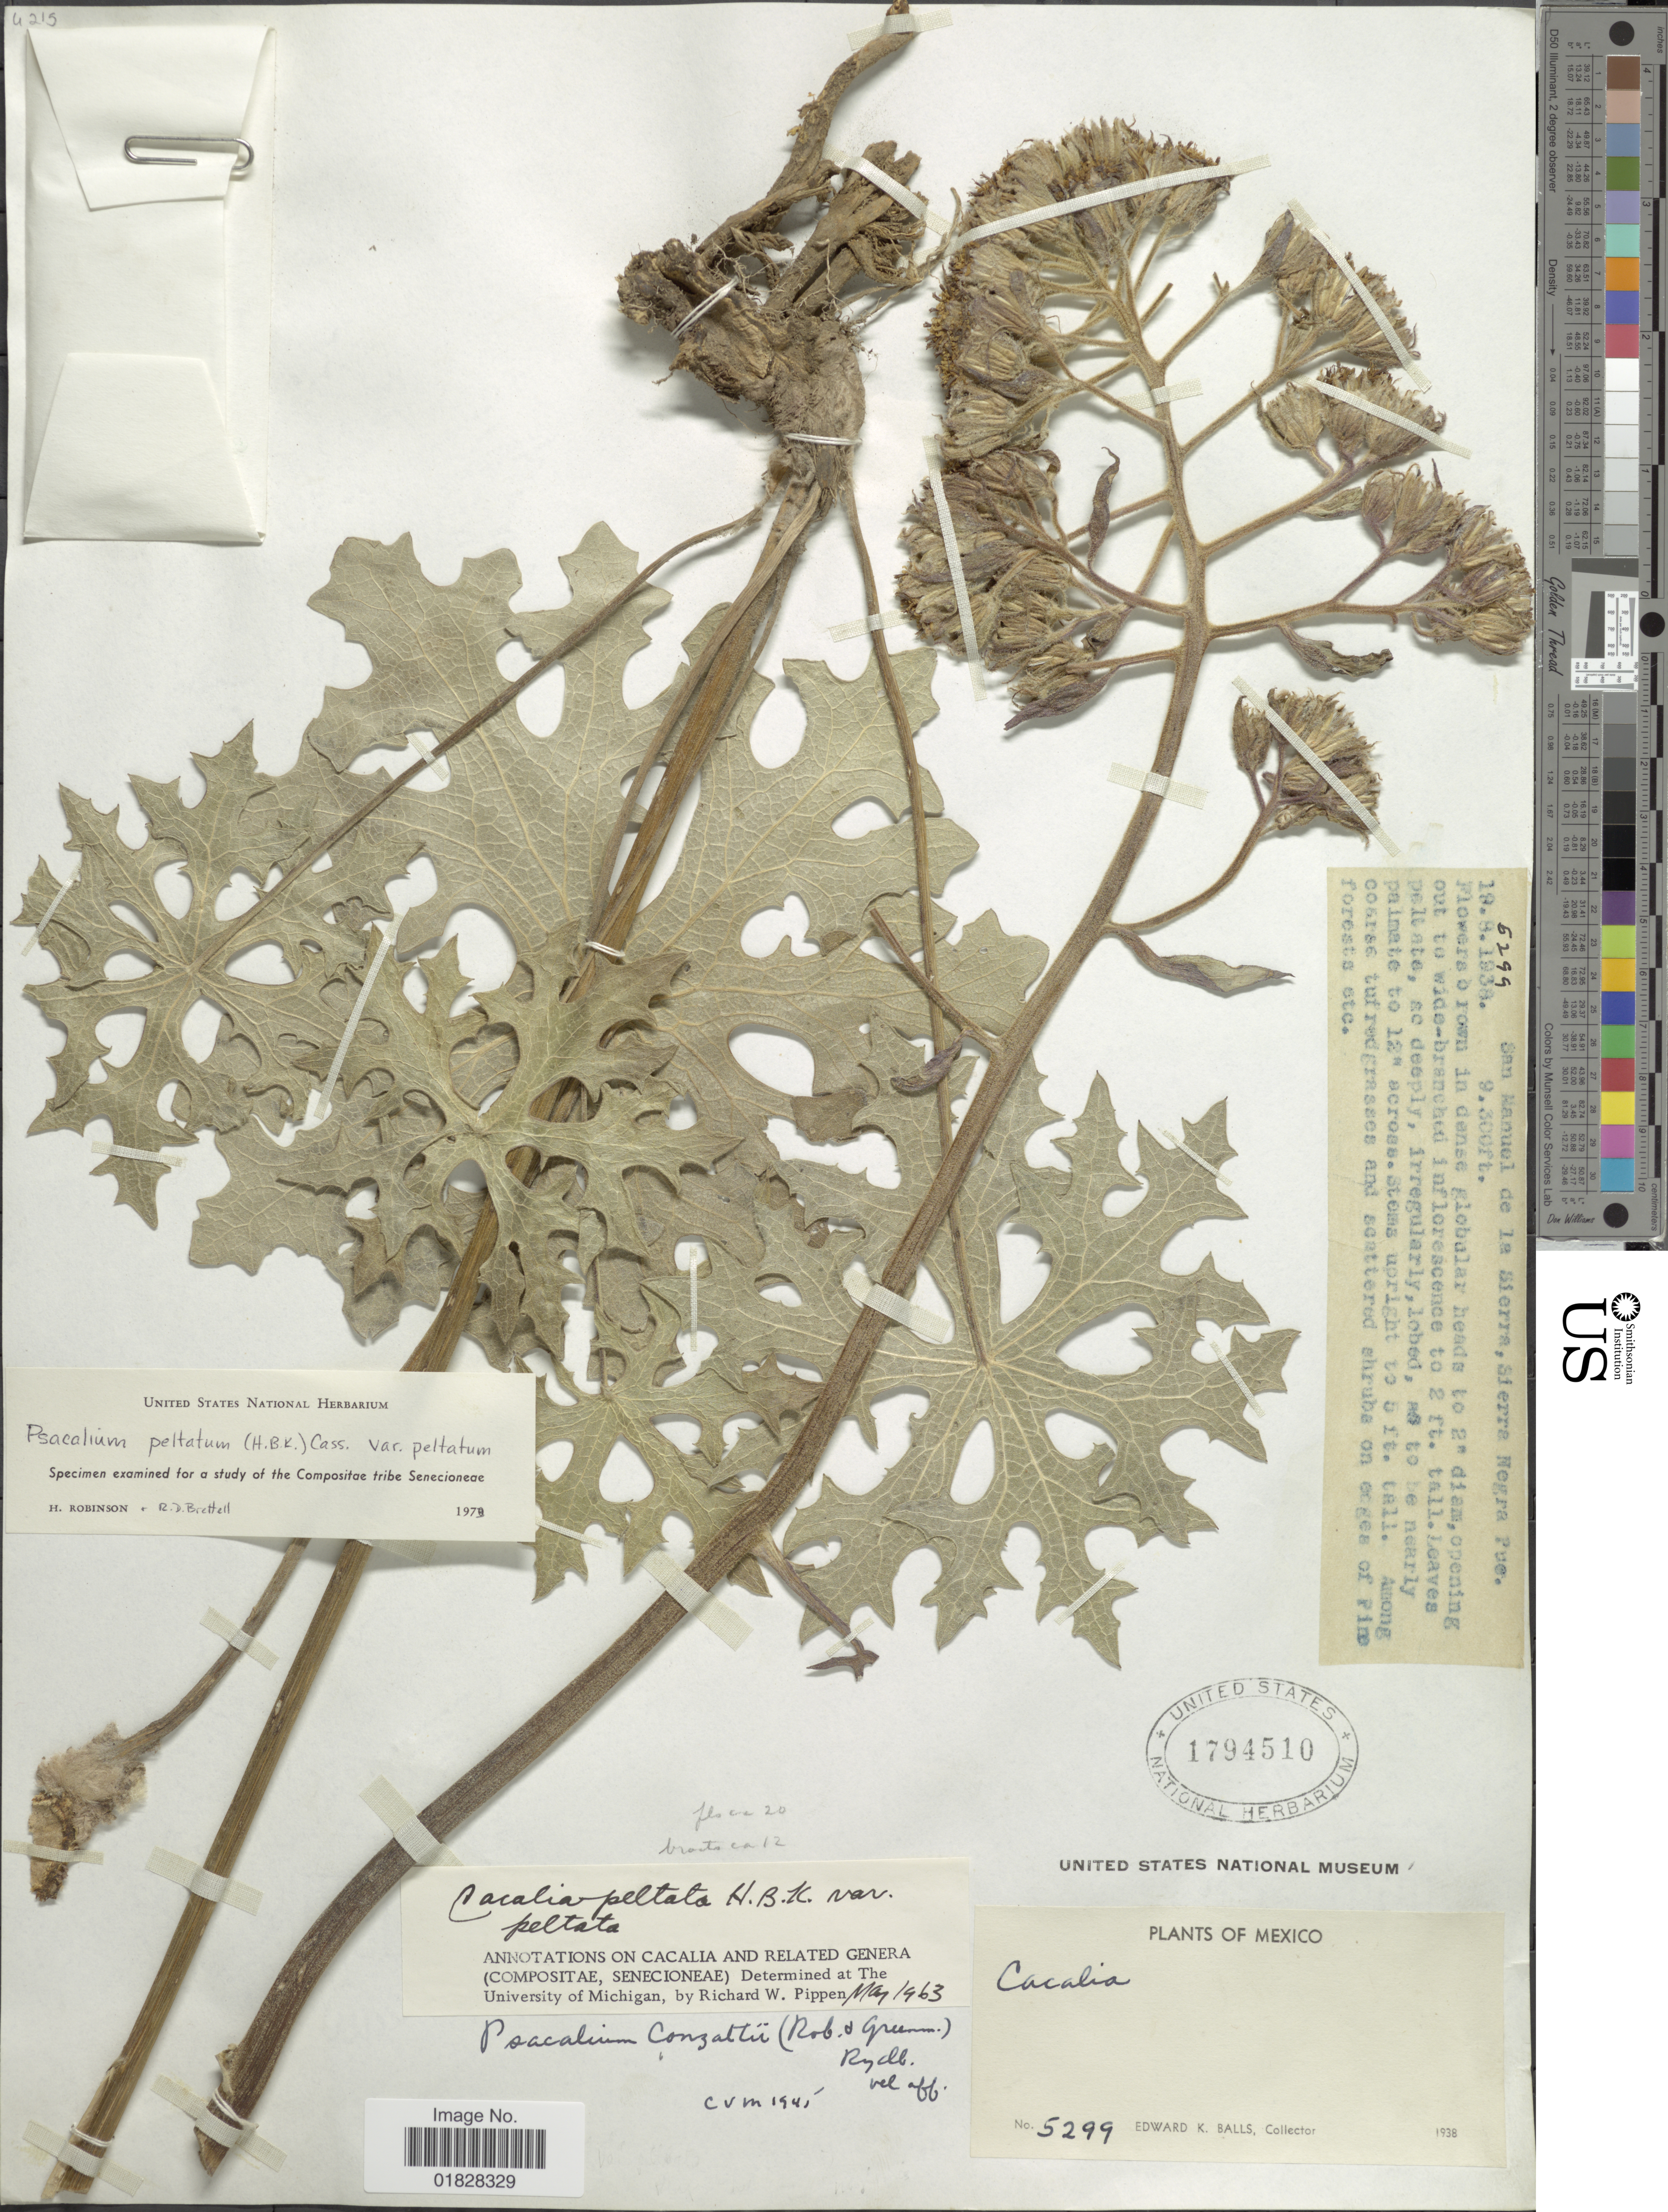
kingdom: Plantae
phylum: Tracheophyta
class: Magnoliopsida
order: Asterales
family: Asteraceae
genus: Psacalium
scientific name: Psacalium peltatum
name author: Cass.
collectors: E. K. Balls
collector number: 5299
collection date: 1938-08-18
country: Mexico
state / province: Puebla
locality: San Manuel de la Sierra, Sierra Negra. Pue.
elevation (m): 2835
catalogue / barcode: US 1794510